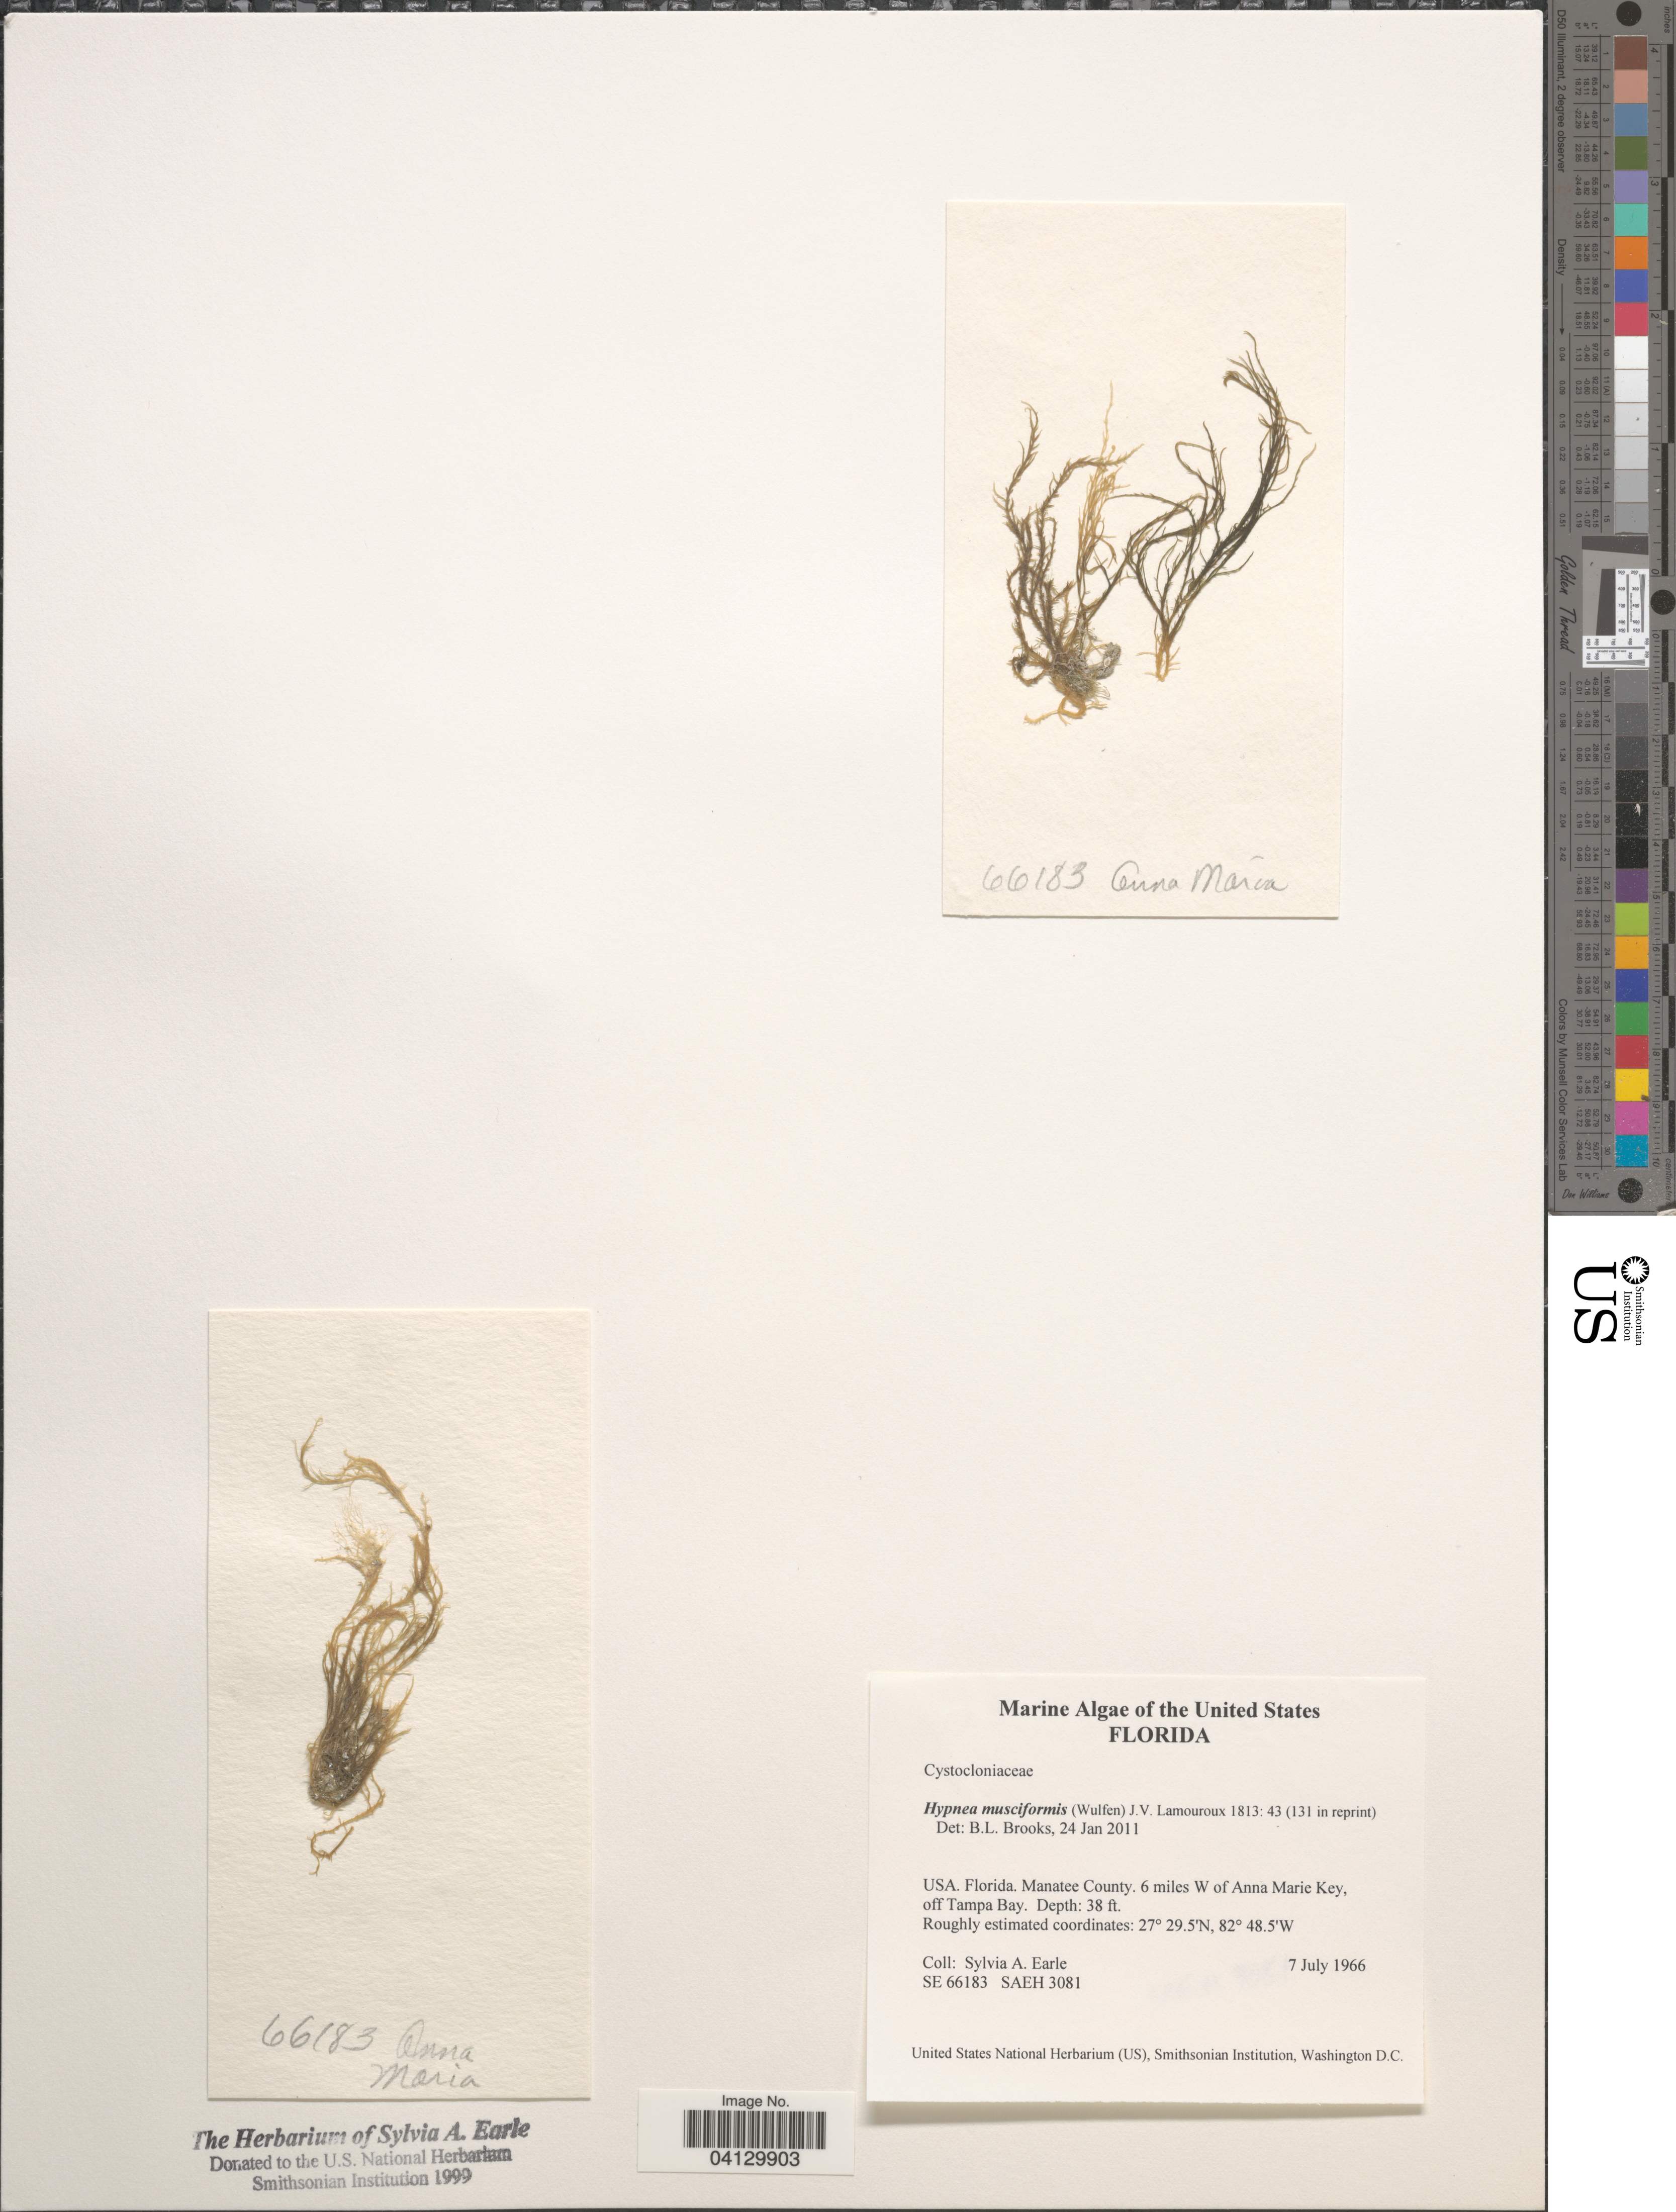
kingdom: Plantae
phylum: Rhodophyta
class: Florideophyceae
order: Gigartinales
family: Cystocloniaceae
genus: Hypnea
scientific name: Hypnea musciformis var. esperi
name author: J. Agardh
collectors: S. A. Earle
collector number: SE66183/SAEH3081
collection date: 1966-07-07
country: United States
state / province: Florida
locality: Manatee County. 6 miles W of Anna Marie Key, off Tampa Bay.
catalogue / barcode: US 328715